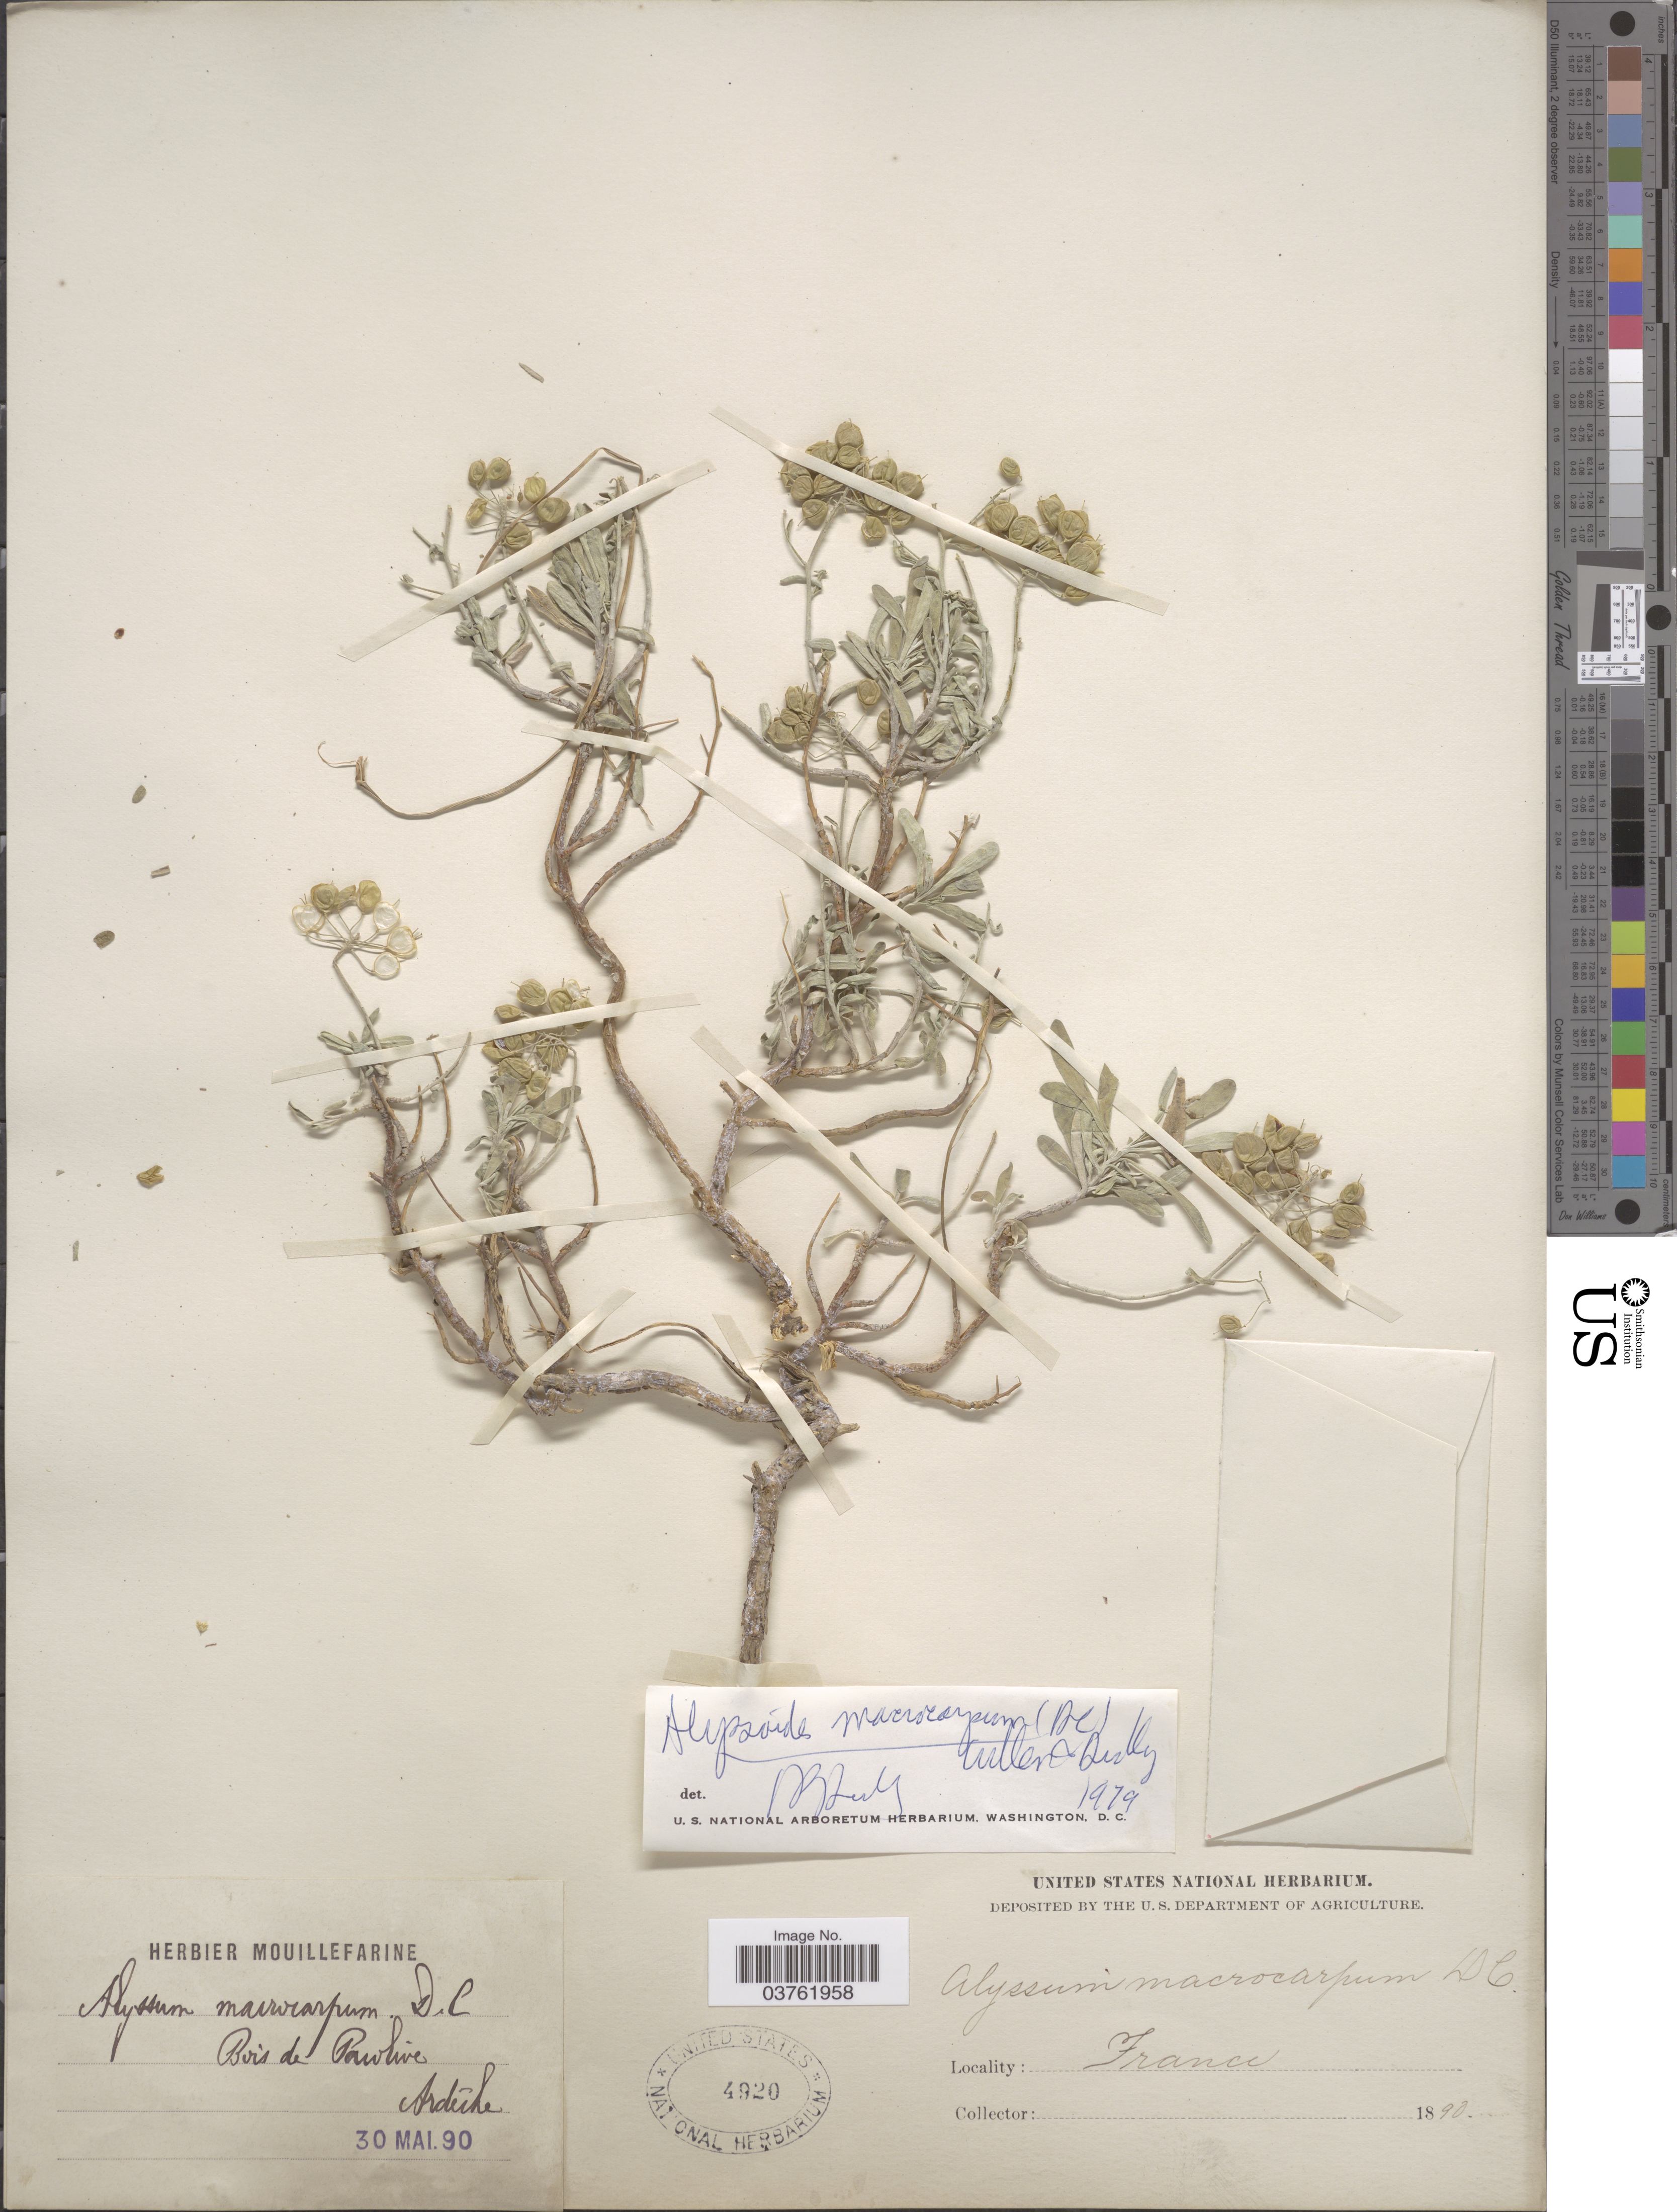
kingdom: Plantae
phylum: Tracheophyta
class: Magnoliopsida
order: Brassicales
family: Brassicaceae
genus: Alyssum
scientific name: Alyssum macrocarpum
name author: DC.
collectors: ex herb. Mouillefarine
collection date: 1890-05-30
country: France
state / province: Auvergne-Rhône-Alpes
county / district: Ardèche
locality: Bois de Paiolive, Ardèche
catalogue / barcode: US 4920